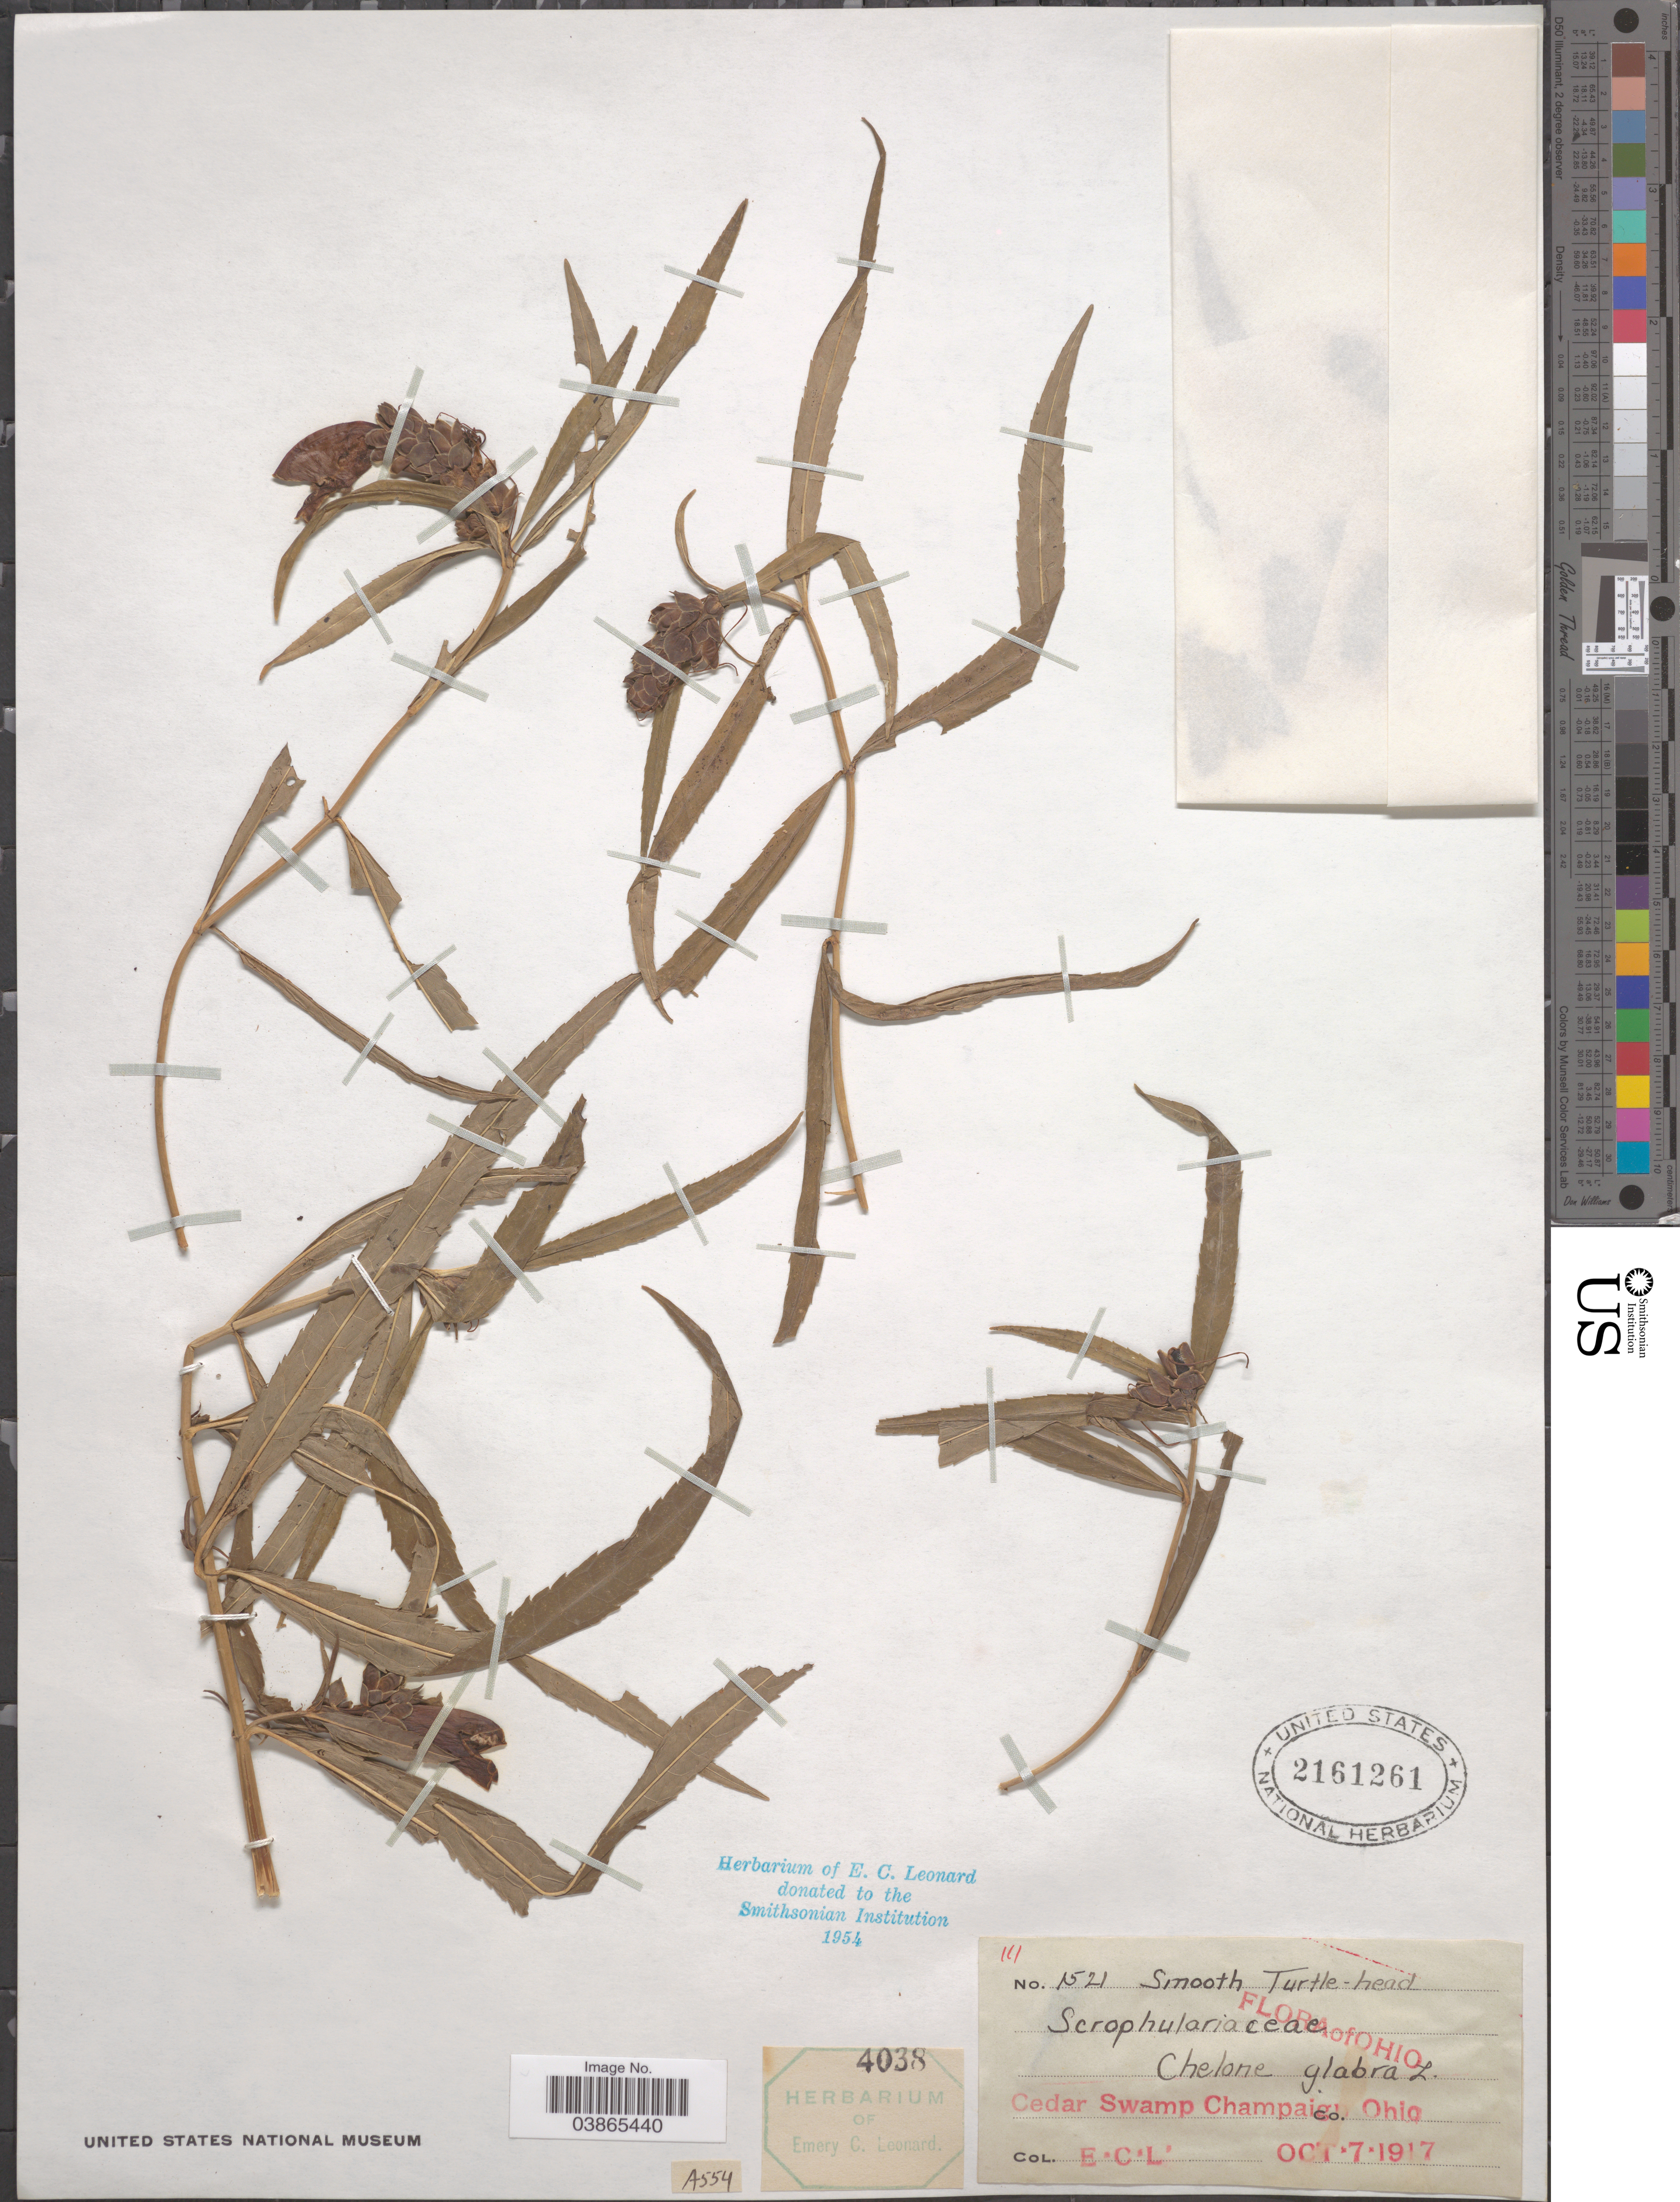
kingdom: Plantae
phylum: Tracheophyta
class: Magnoliopsida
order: Lamiales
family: Plantaginaceae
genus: Chelone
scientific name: Chelone glabra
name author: L.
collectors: E. C. Leonard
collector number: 1521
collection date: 1917-10-07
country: United States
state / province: Ohio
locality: Cedar Swamp Champaign.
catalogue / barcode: US 2161261